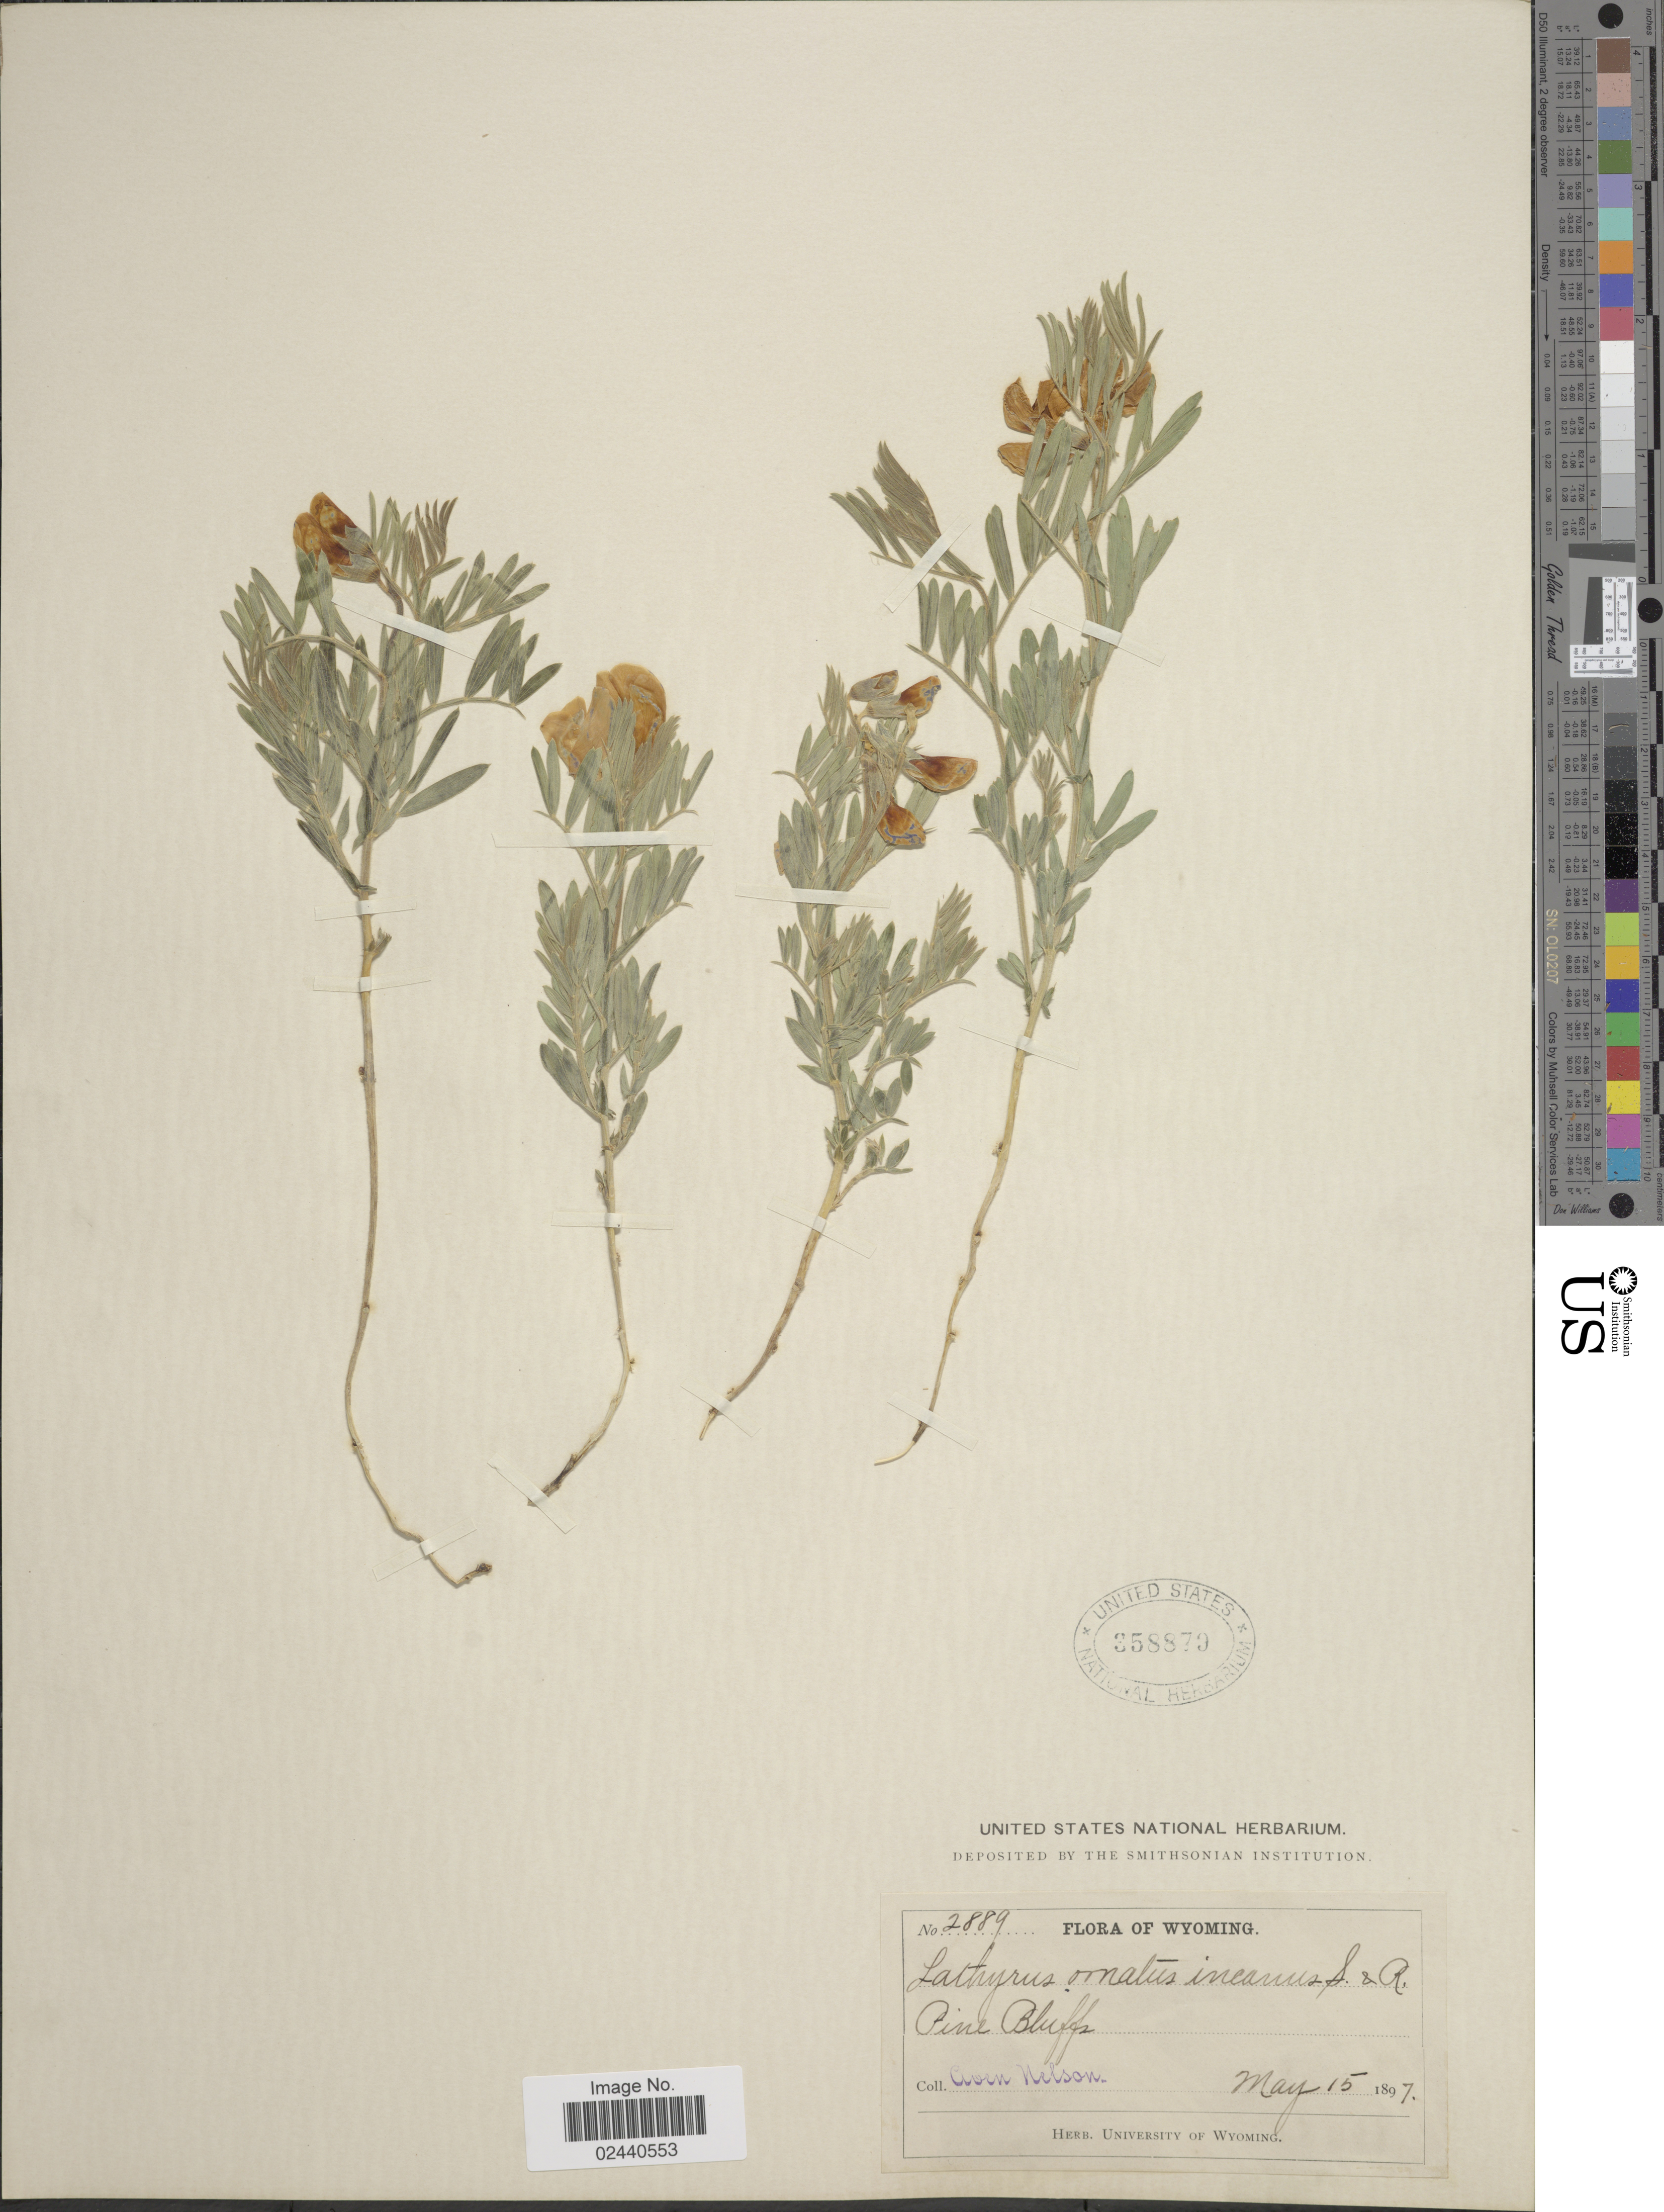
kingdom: Plantae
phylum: Tracheophyta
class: Magnoliopsida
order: Fabales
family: Fabaceae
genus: Lathyrus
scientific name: Lathyrus incanus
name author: (J.G. Sm. & Rydb.) Rydb.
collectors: A. Nelson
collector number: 2889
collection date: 1897-05-15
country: United States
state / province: Wyoming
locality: Pine Bluffs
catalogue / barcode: US 358879